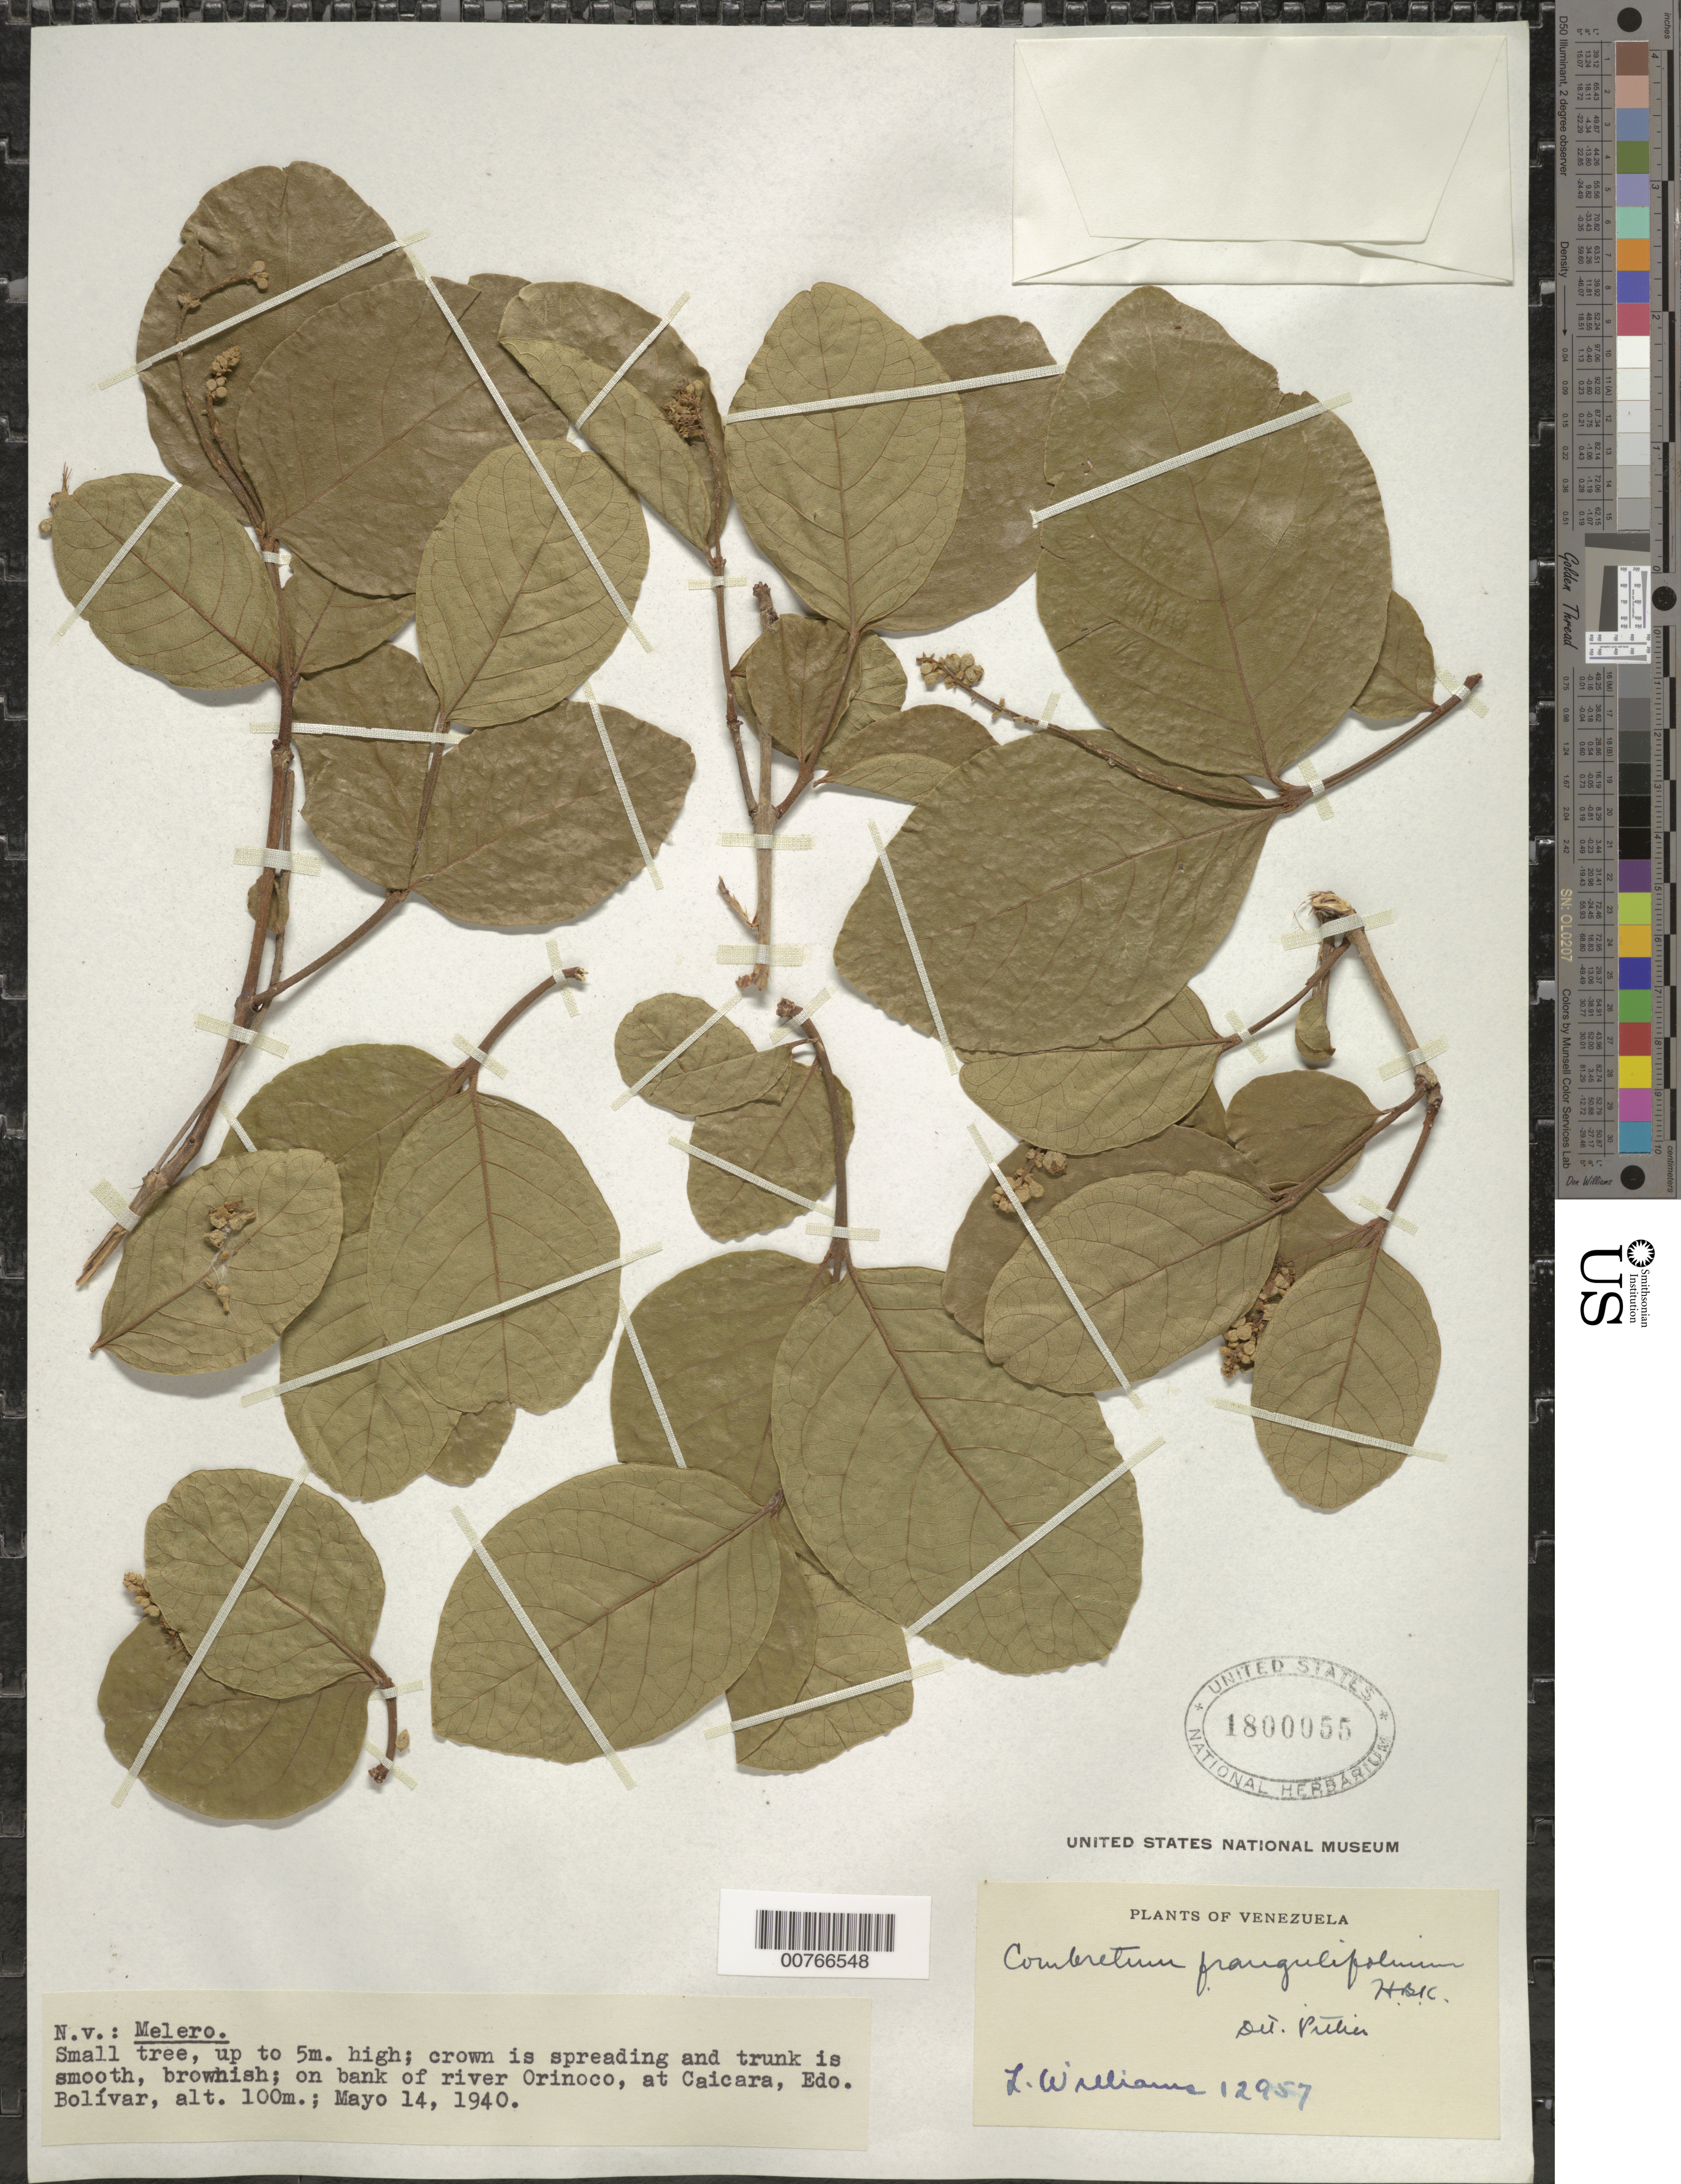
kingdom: Plantae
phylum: Tracheophyta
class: Magnoliopsida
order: Myrtales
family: Combretaceae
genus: Combretum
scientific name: Combretum frangulifolium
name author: Kunth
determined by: Pittier, Henri F.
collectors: Ll. Williams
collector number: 12957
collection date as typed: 14-May-40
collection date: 1940-05-14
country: Venezuela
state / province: Bolívar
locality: Caicara, Orinoco River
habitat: Bank of river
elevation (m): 100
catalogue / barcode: US 1800055